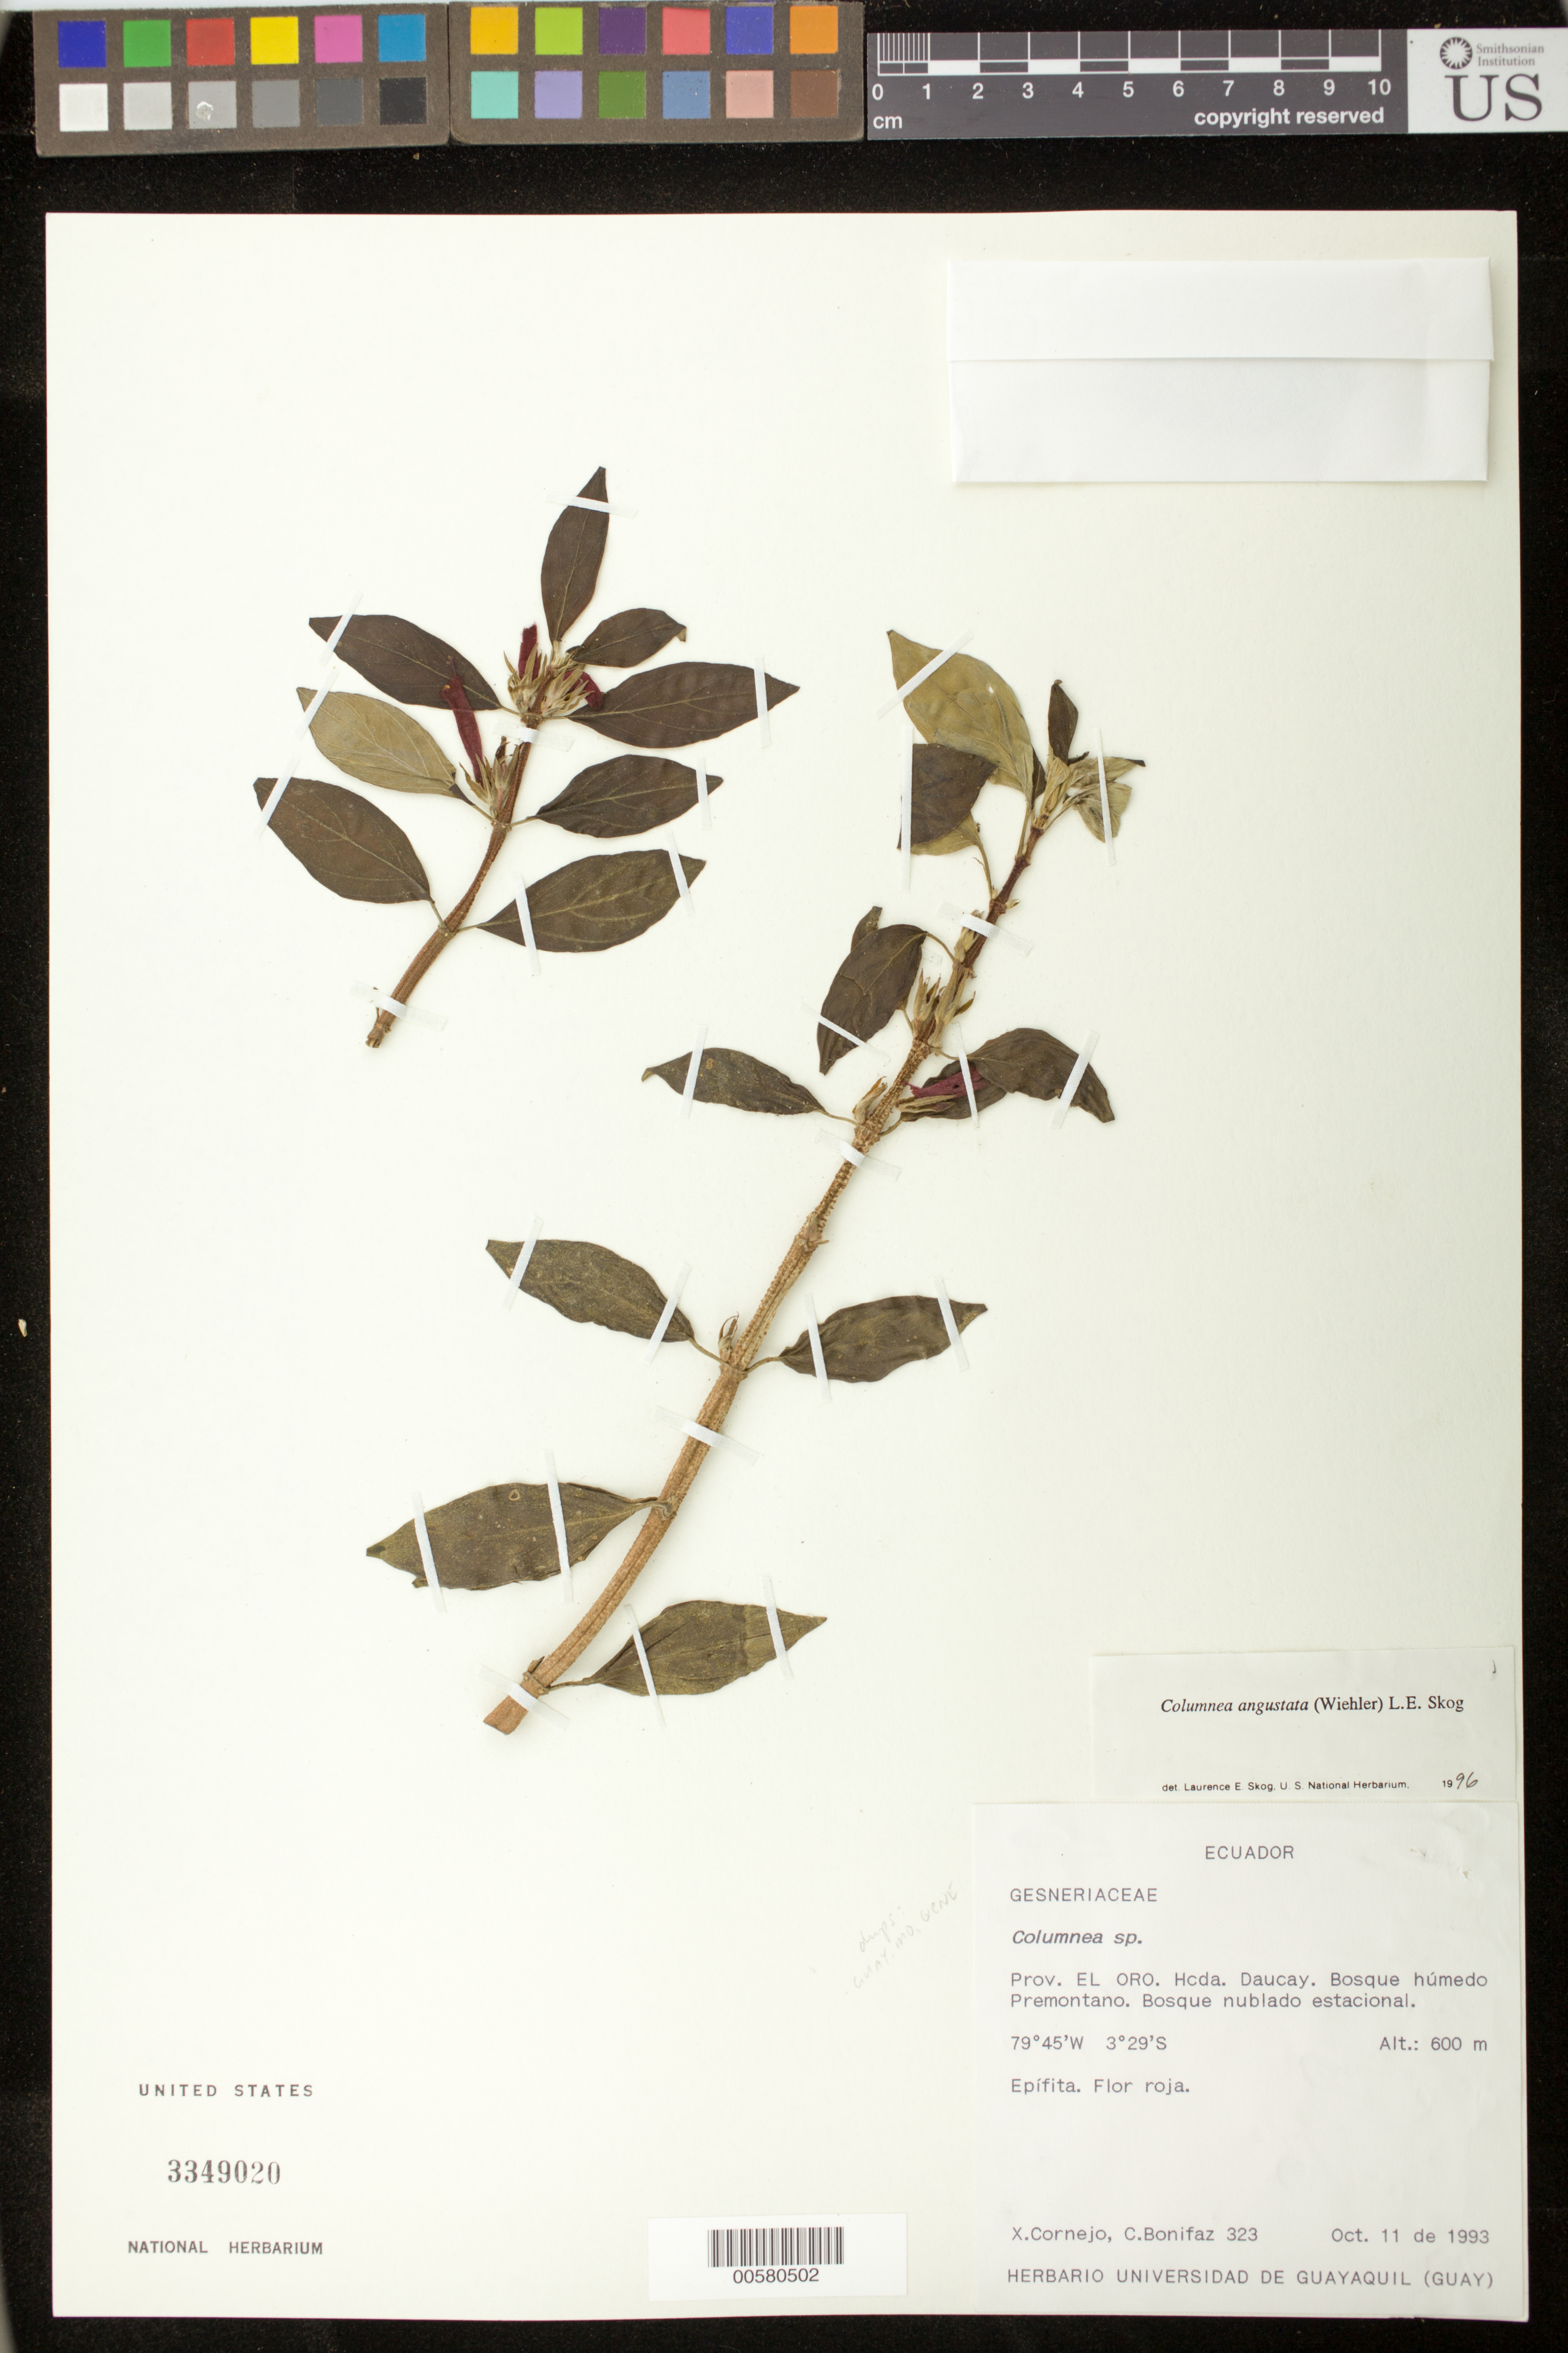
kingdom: Plantae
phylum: Tracheophyta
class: Magnoliopsida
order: Lamiales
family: Gesneriaceae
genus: Columnea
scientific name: Columnea angustata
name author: (Wiehler) L.E. Skog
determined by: Skog, Laurence E.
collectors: X. F. Cornejo & C. Bonifaz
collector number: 323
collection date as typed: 11 Oct 1993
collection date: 1993-10-11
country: Ecuador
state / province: El Oro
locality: Hcda. Daucay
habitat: Bosque húmedo premontano; bosque nublado estacional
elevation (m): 600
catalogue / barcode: US 3349020